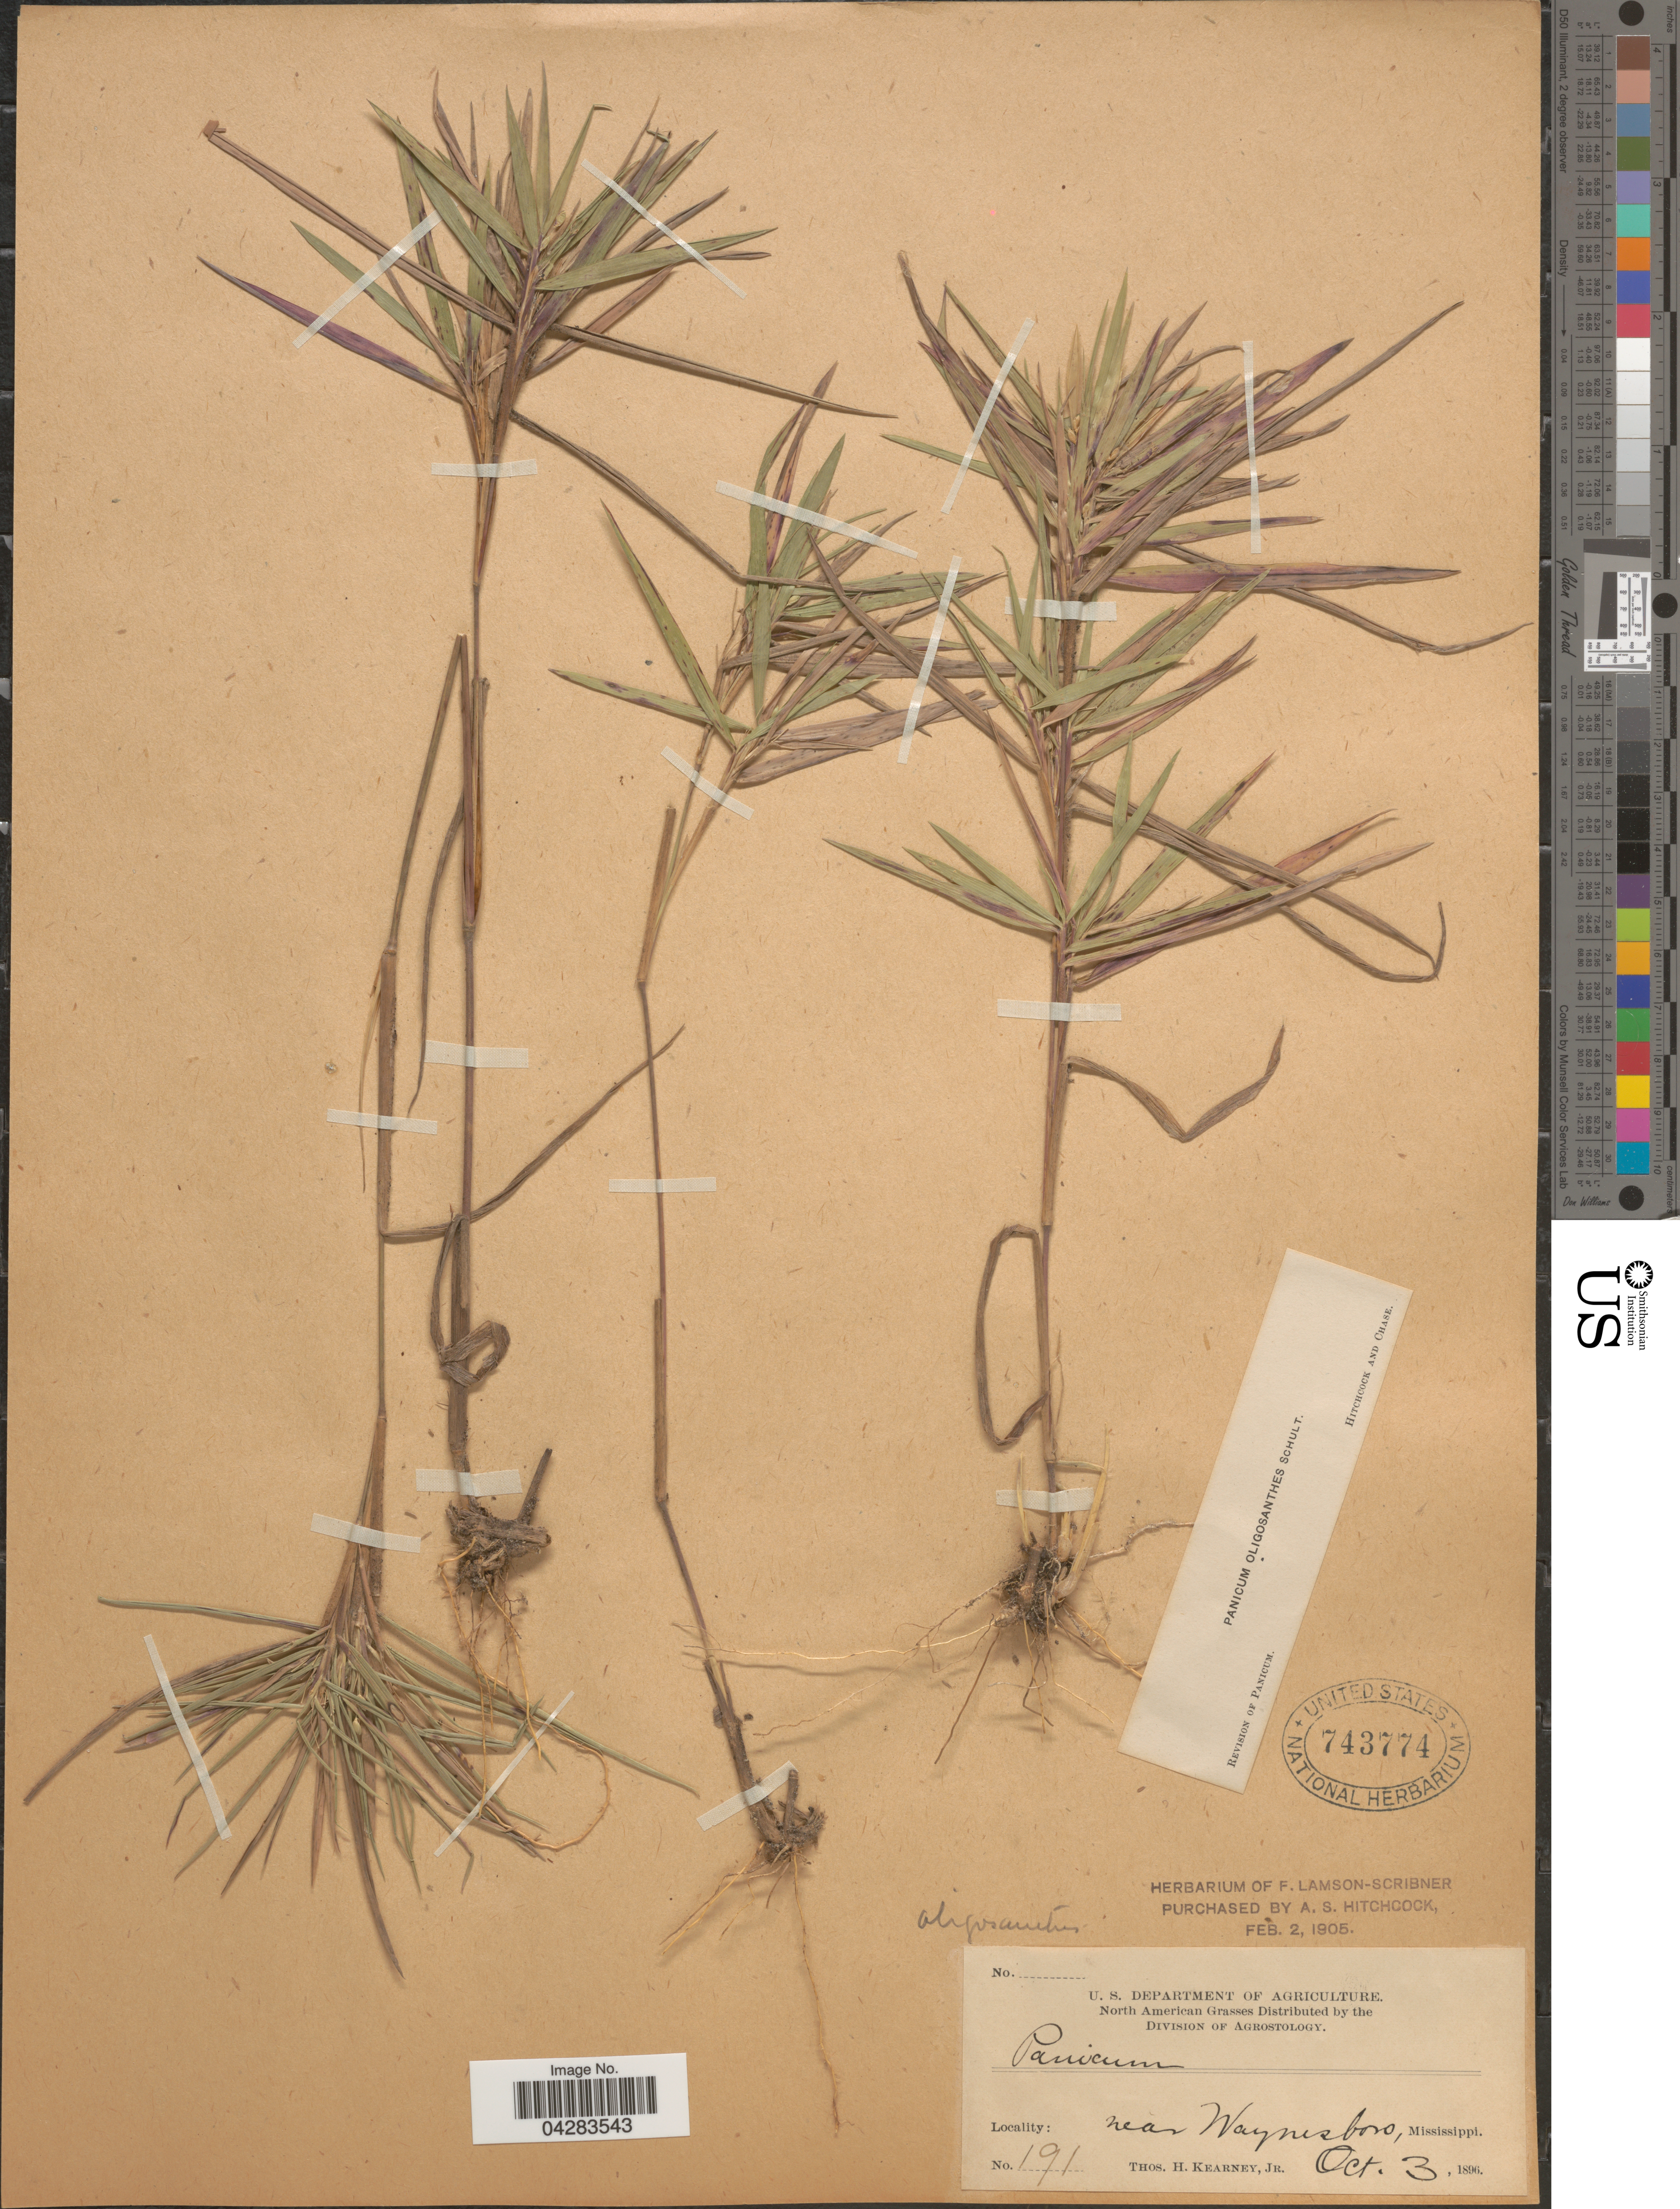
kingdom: Plantae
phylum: Tracheophyta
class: Liliopsida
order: Poales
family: Poaceae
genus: Dichanthelium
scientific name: Dichanthelium oligosanthes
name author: (Schult.) Gould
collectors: T. H. Kearney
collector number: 191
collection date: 1896-10-03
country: United States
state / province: Mississippi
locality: Near Waynesboro.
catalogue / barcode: US 743774